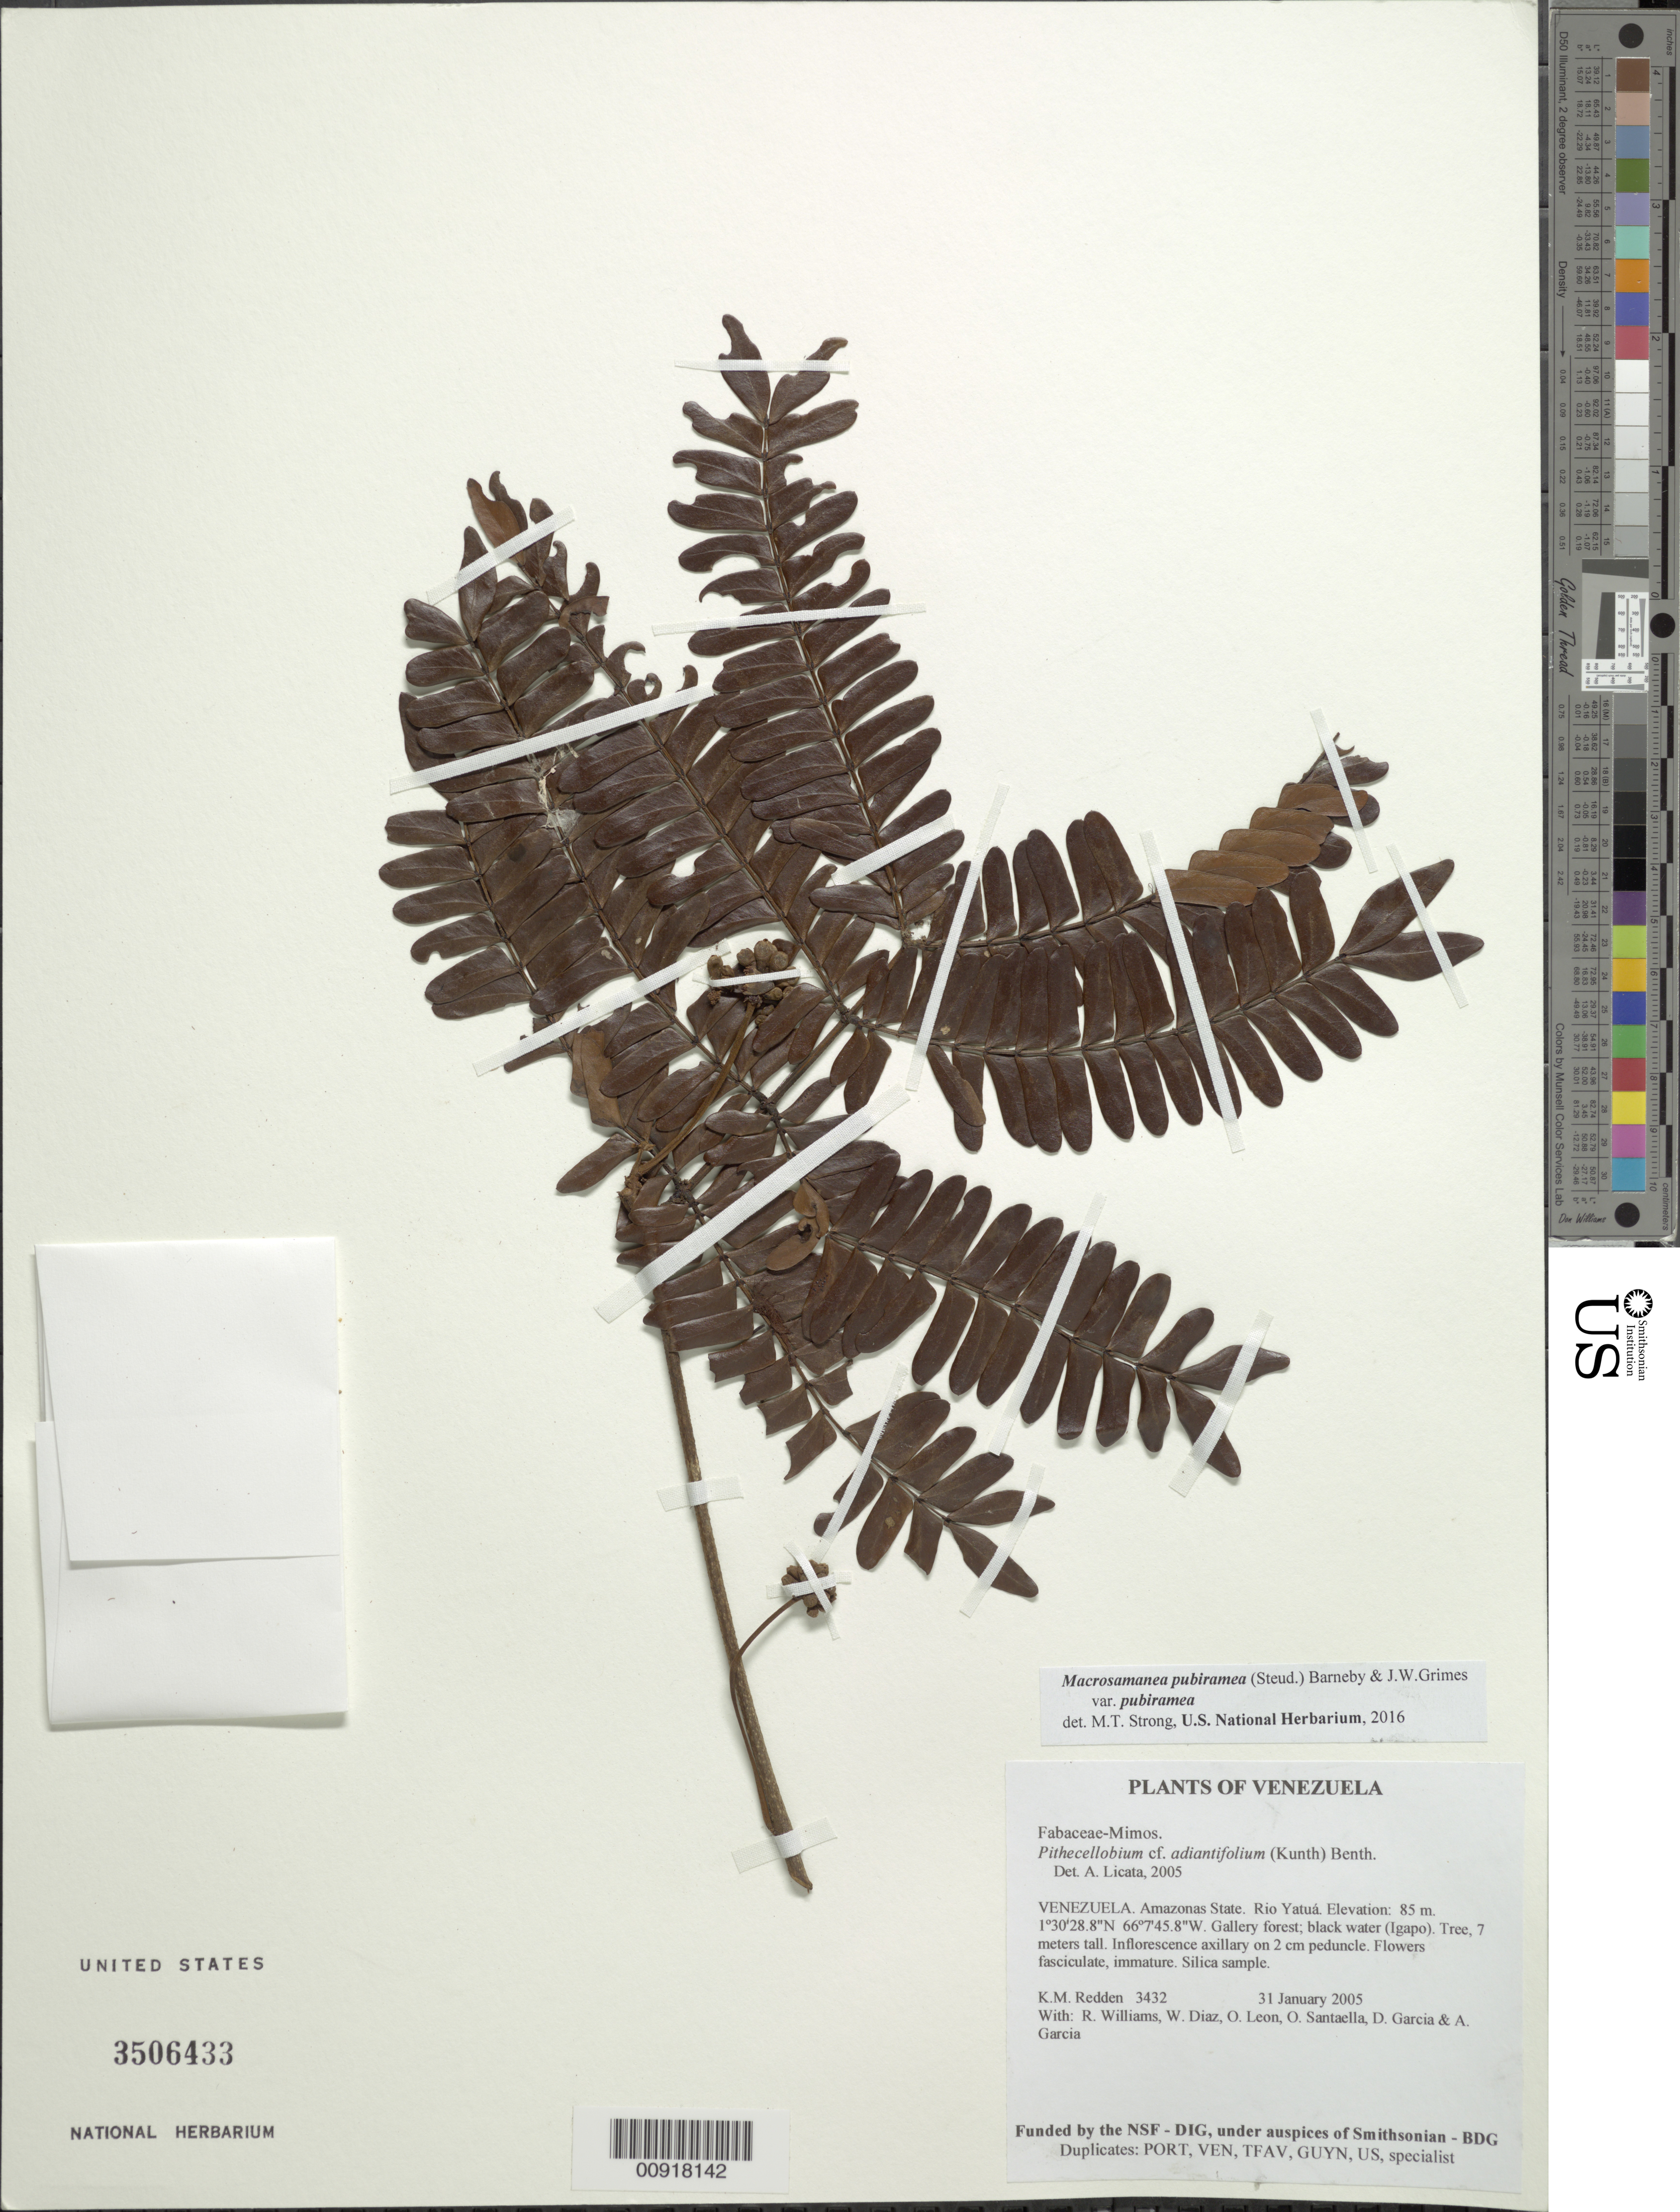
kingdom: Plantae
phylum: Tracheophyta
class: Magnoliopsida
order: Fabales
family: Fabaceae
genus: Macrosamanea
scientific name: Macrosamanea pubiramea var. pubiramea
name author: (Steud.) Barneby & J.W. Grimes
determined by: Strong, M. T., (US), Smithsonian Institution - National Museum of Natural History (UNITED STATES)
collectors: K. M. Redden, R. Williams, W. Díaz P., O. León, O. Santaella, D. Garcia & A. Garcia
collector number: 3432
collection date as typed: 31 January 2005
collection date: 2005-01-31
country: Venezuela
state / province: Amazonas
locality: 10 - Rio Yatuá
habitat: Gallery forest; black water (Igapo)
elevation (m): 85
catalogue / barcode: US 3506433